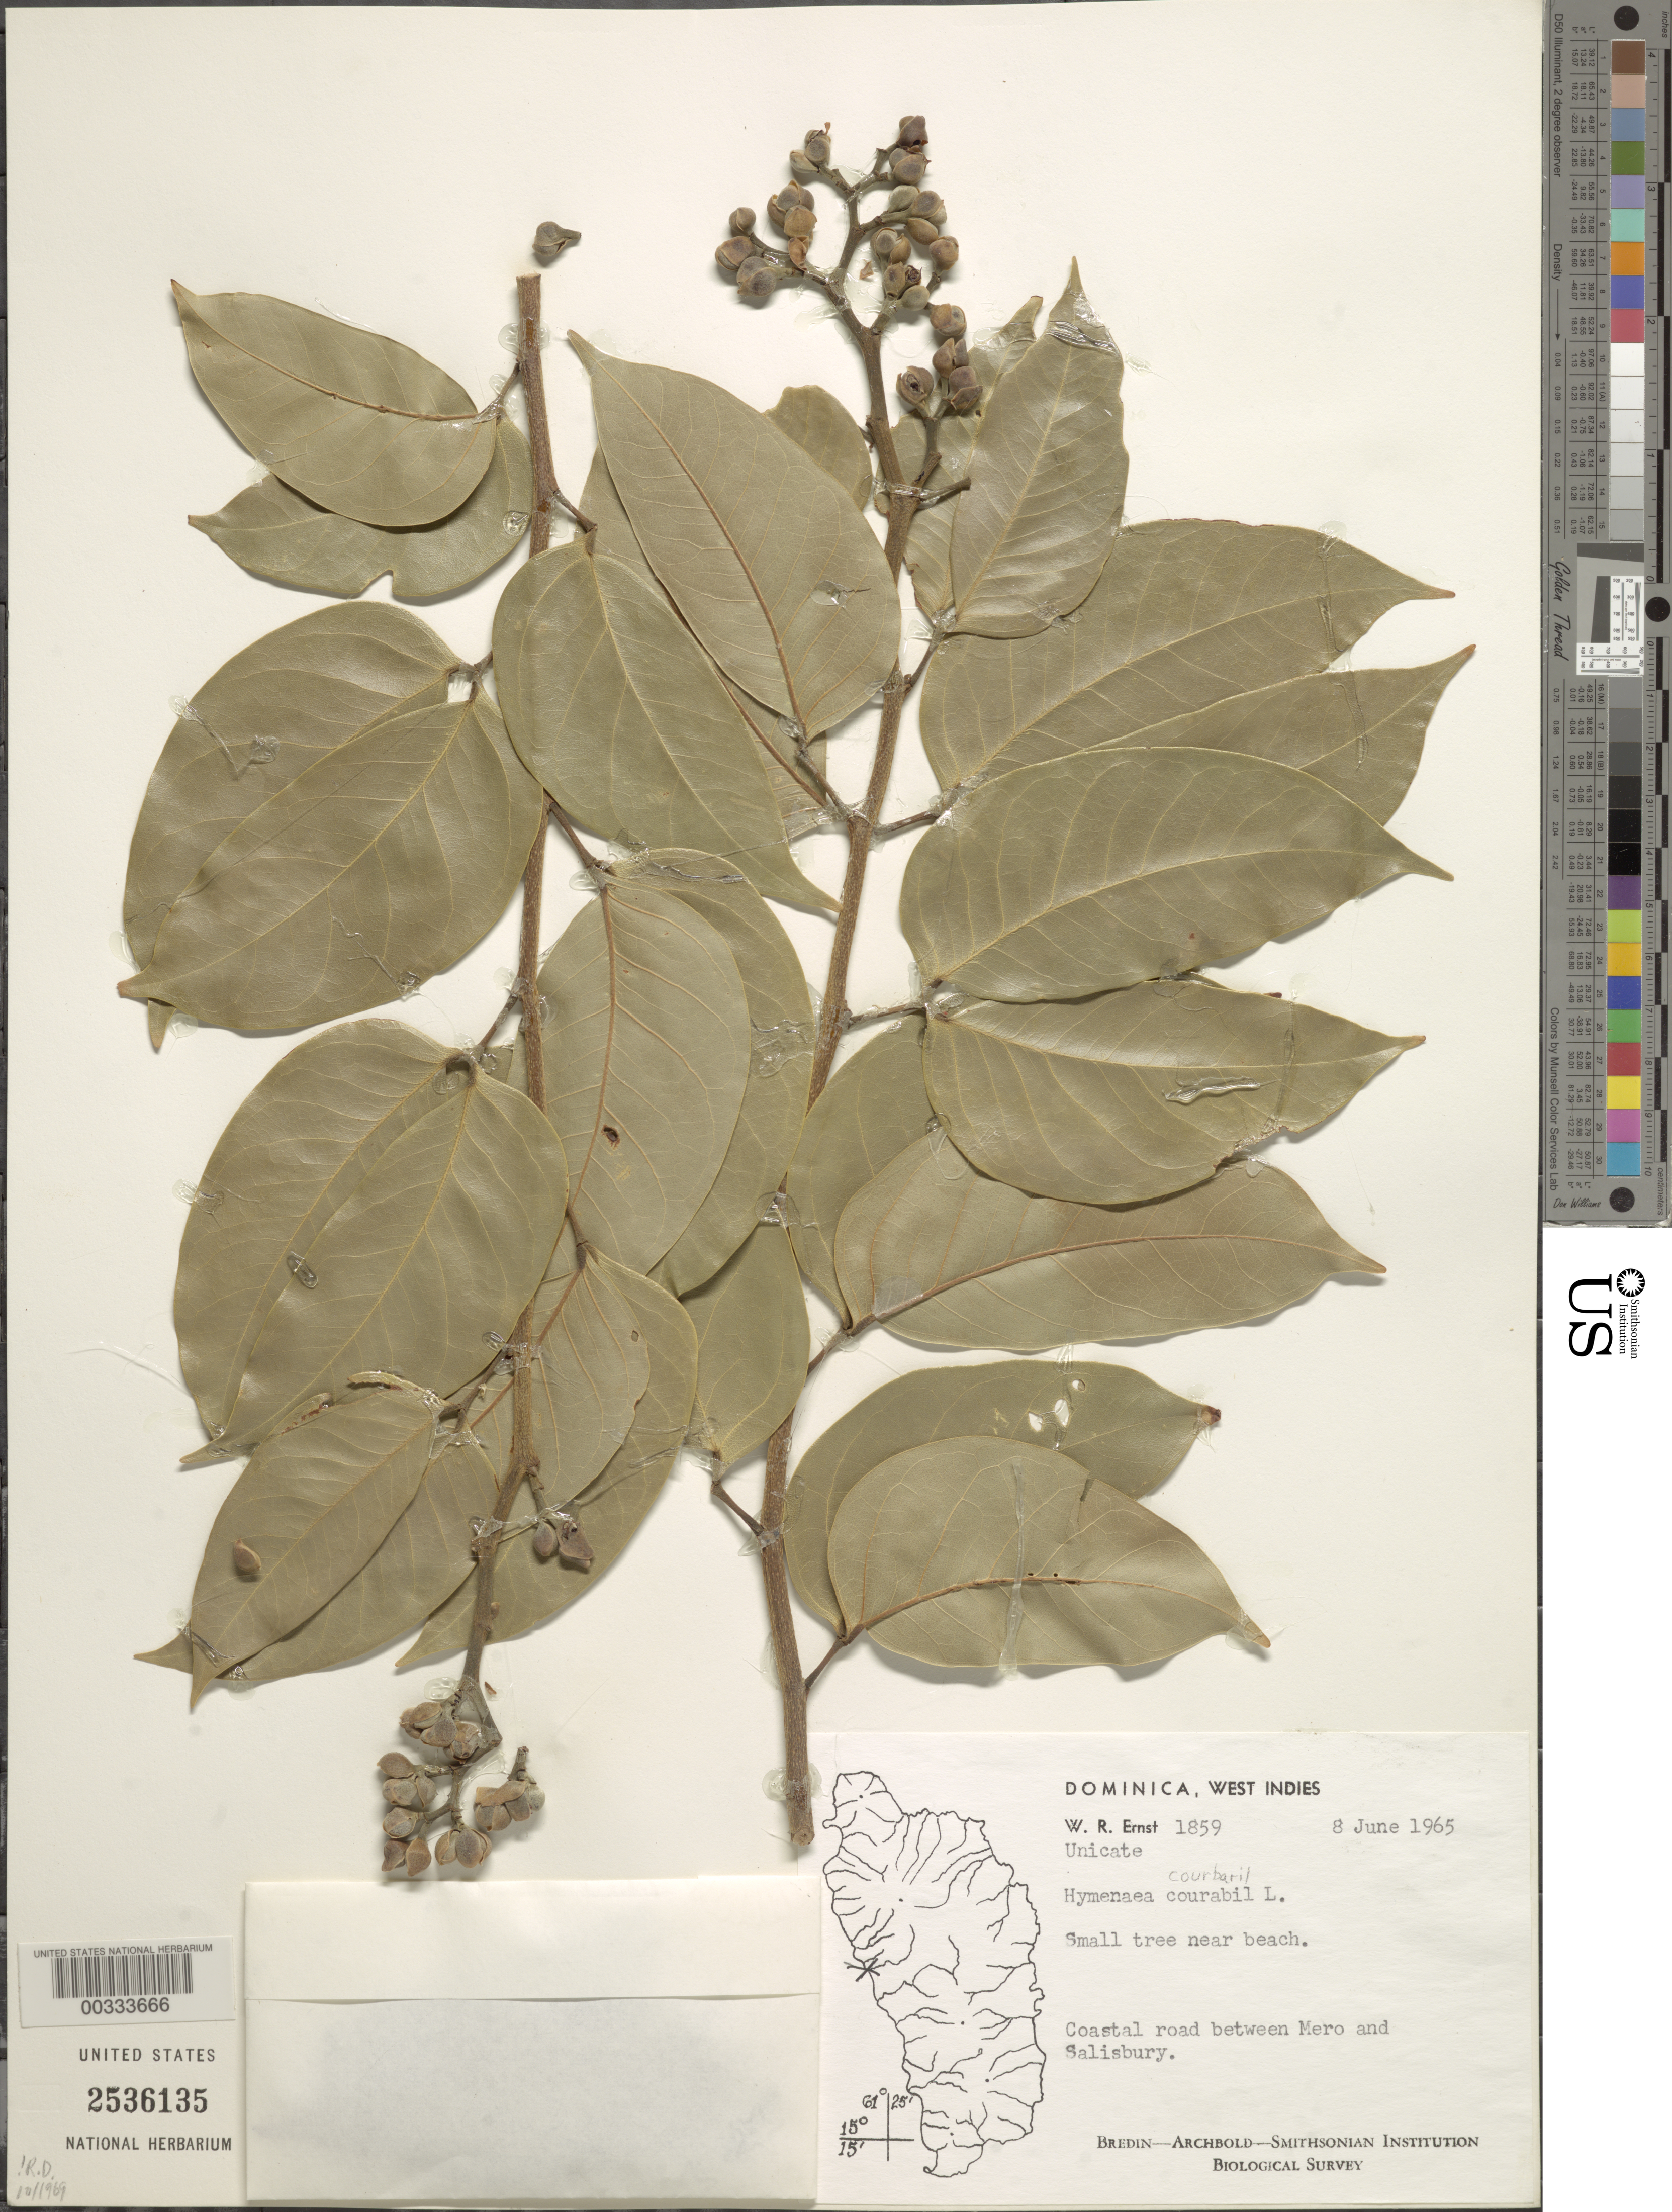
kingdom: Plantae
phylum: Tracheophyta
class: Magnoliopsida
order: Fabales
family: Fabaceae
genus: Hymenaea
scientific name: Hymenaea courbaril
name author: L.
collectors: W. R. Ernst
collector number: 1859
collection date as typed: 08 Jun 1965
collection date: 1965-06-08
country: Dominica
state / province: St. Joseph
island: Dominica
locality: Coastal road between mero and salisbury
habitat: Near beach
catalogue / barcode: US 2536135